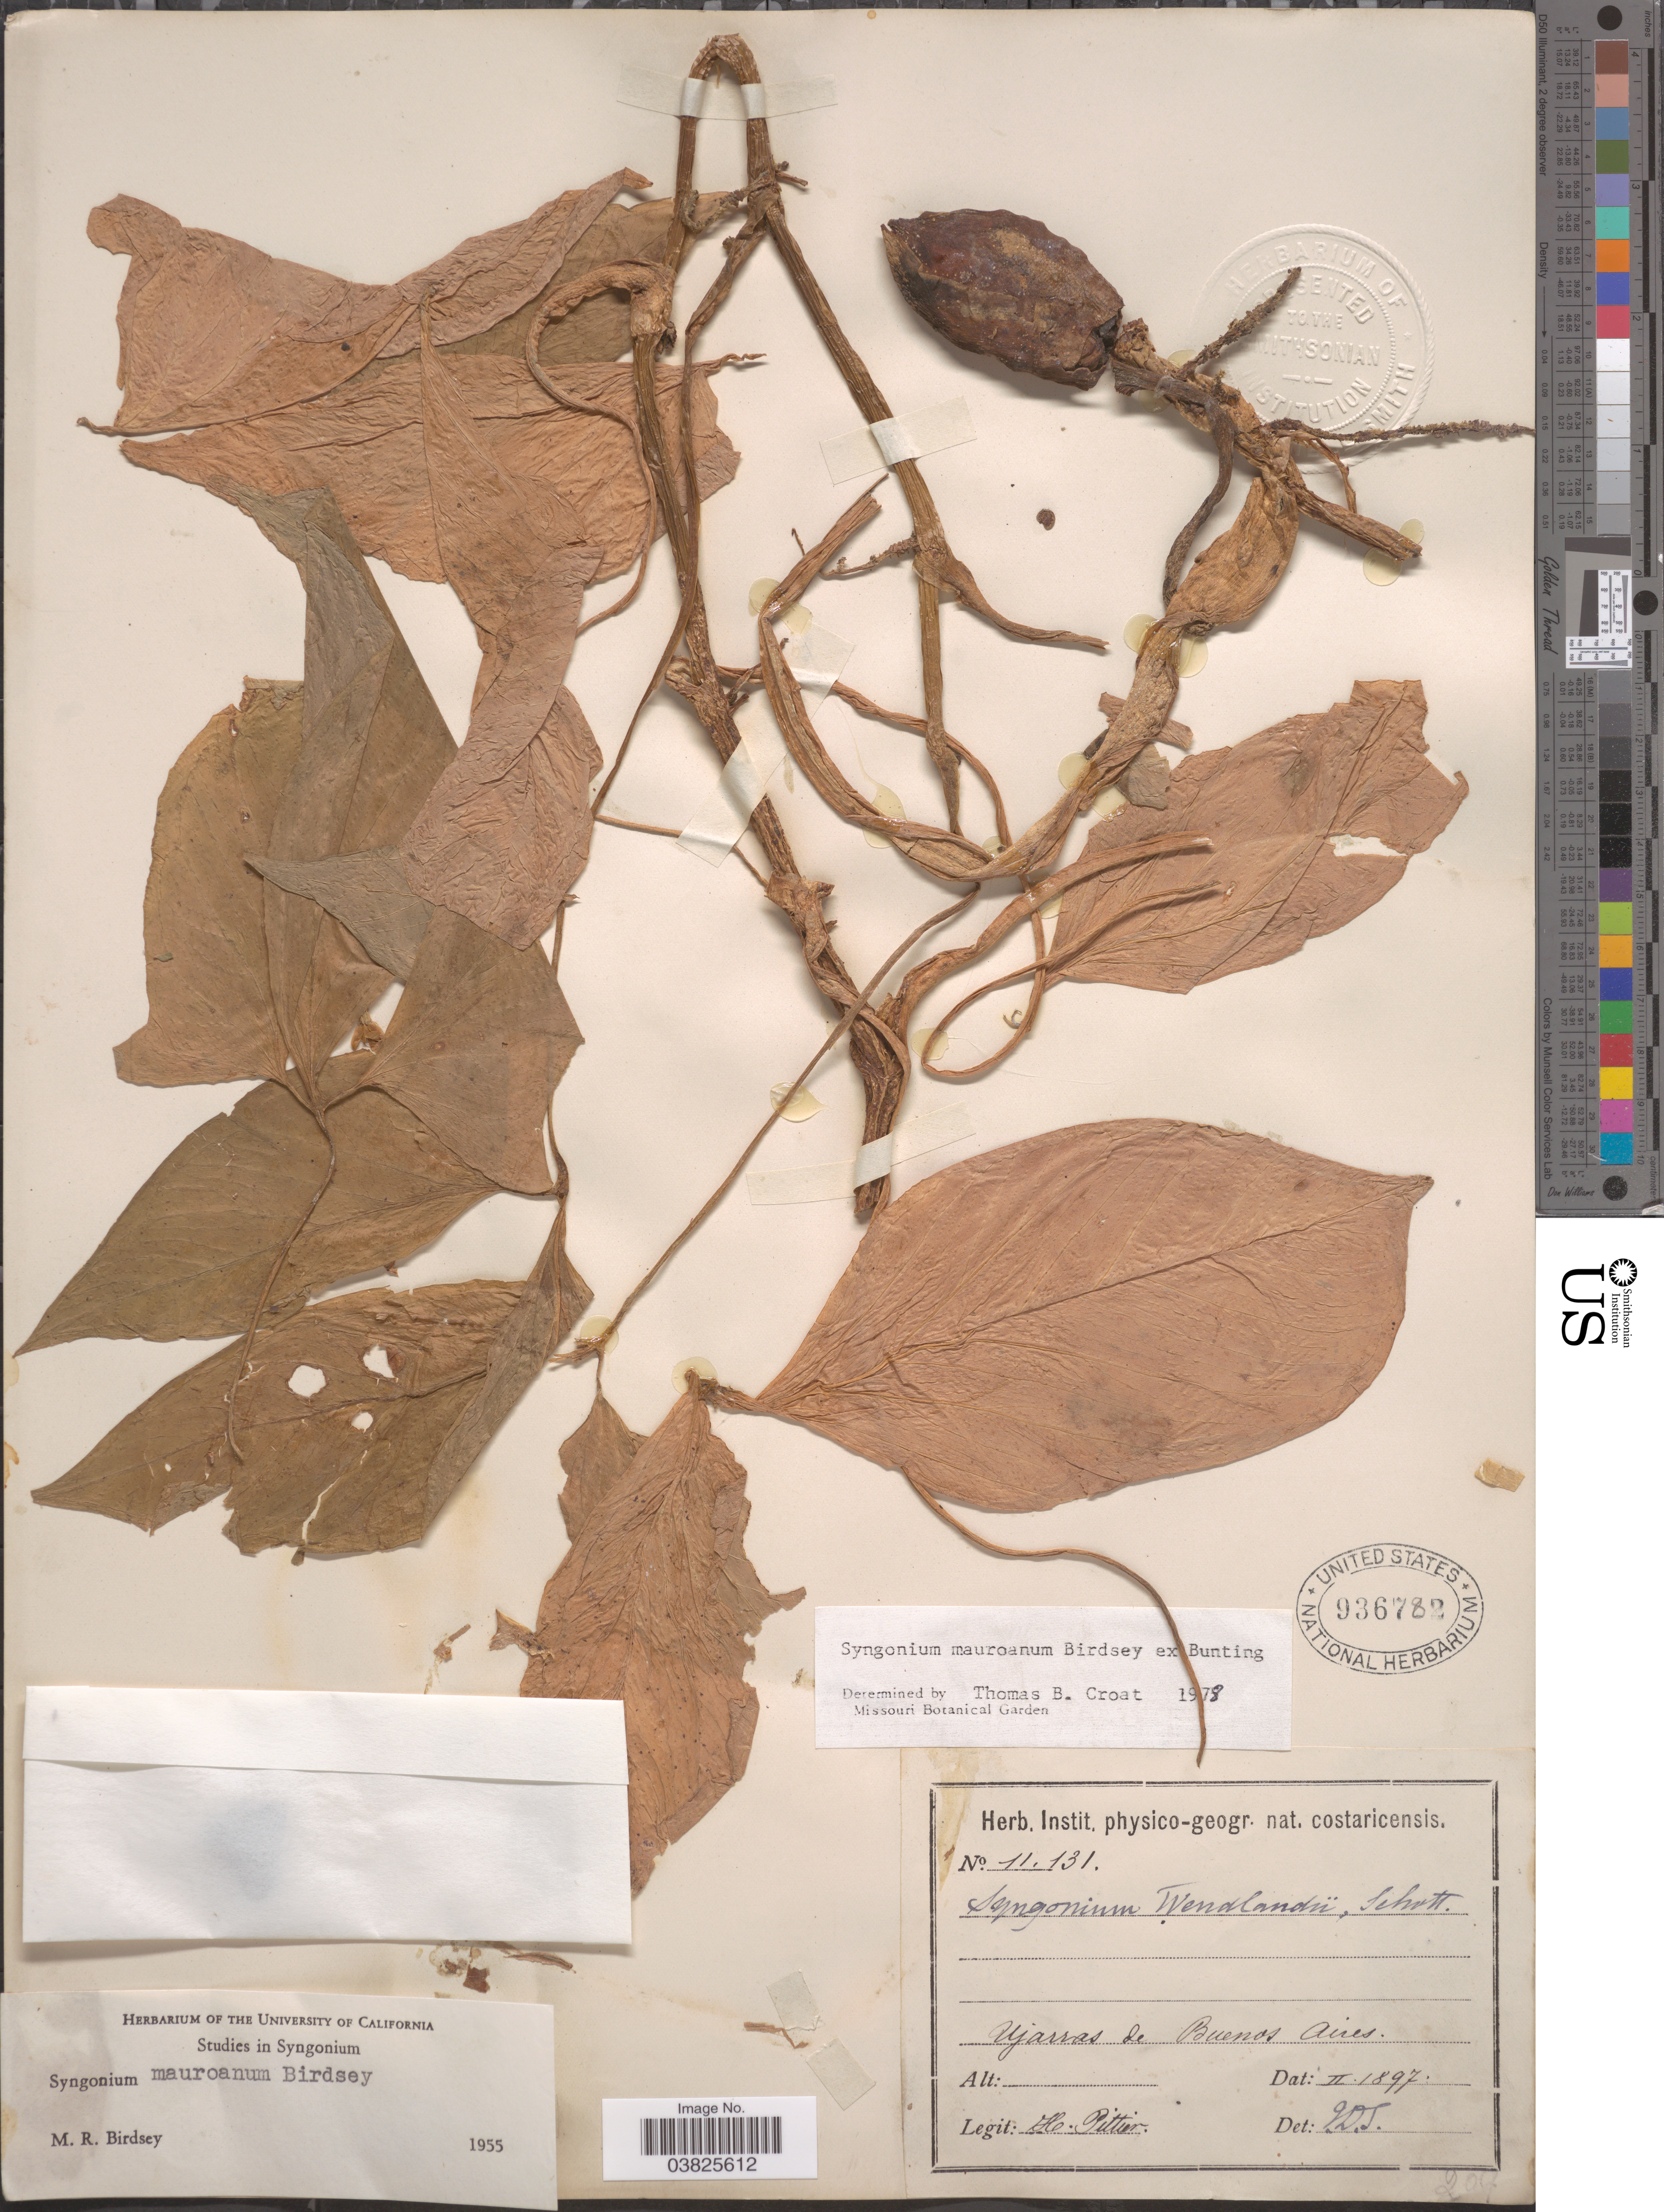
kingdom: Plantae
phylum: Tracheophyta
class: Liliopsida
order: Alismatales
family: Araceae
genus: Syngonium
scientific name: Syngonium mauroanum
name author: Birdsey ex G.S. Bunting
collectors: H. F. Pittier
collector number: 11131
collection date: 1897-02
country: Costa Rica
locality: Ujarras de Buenos Aires.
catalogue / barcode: US 936782